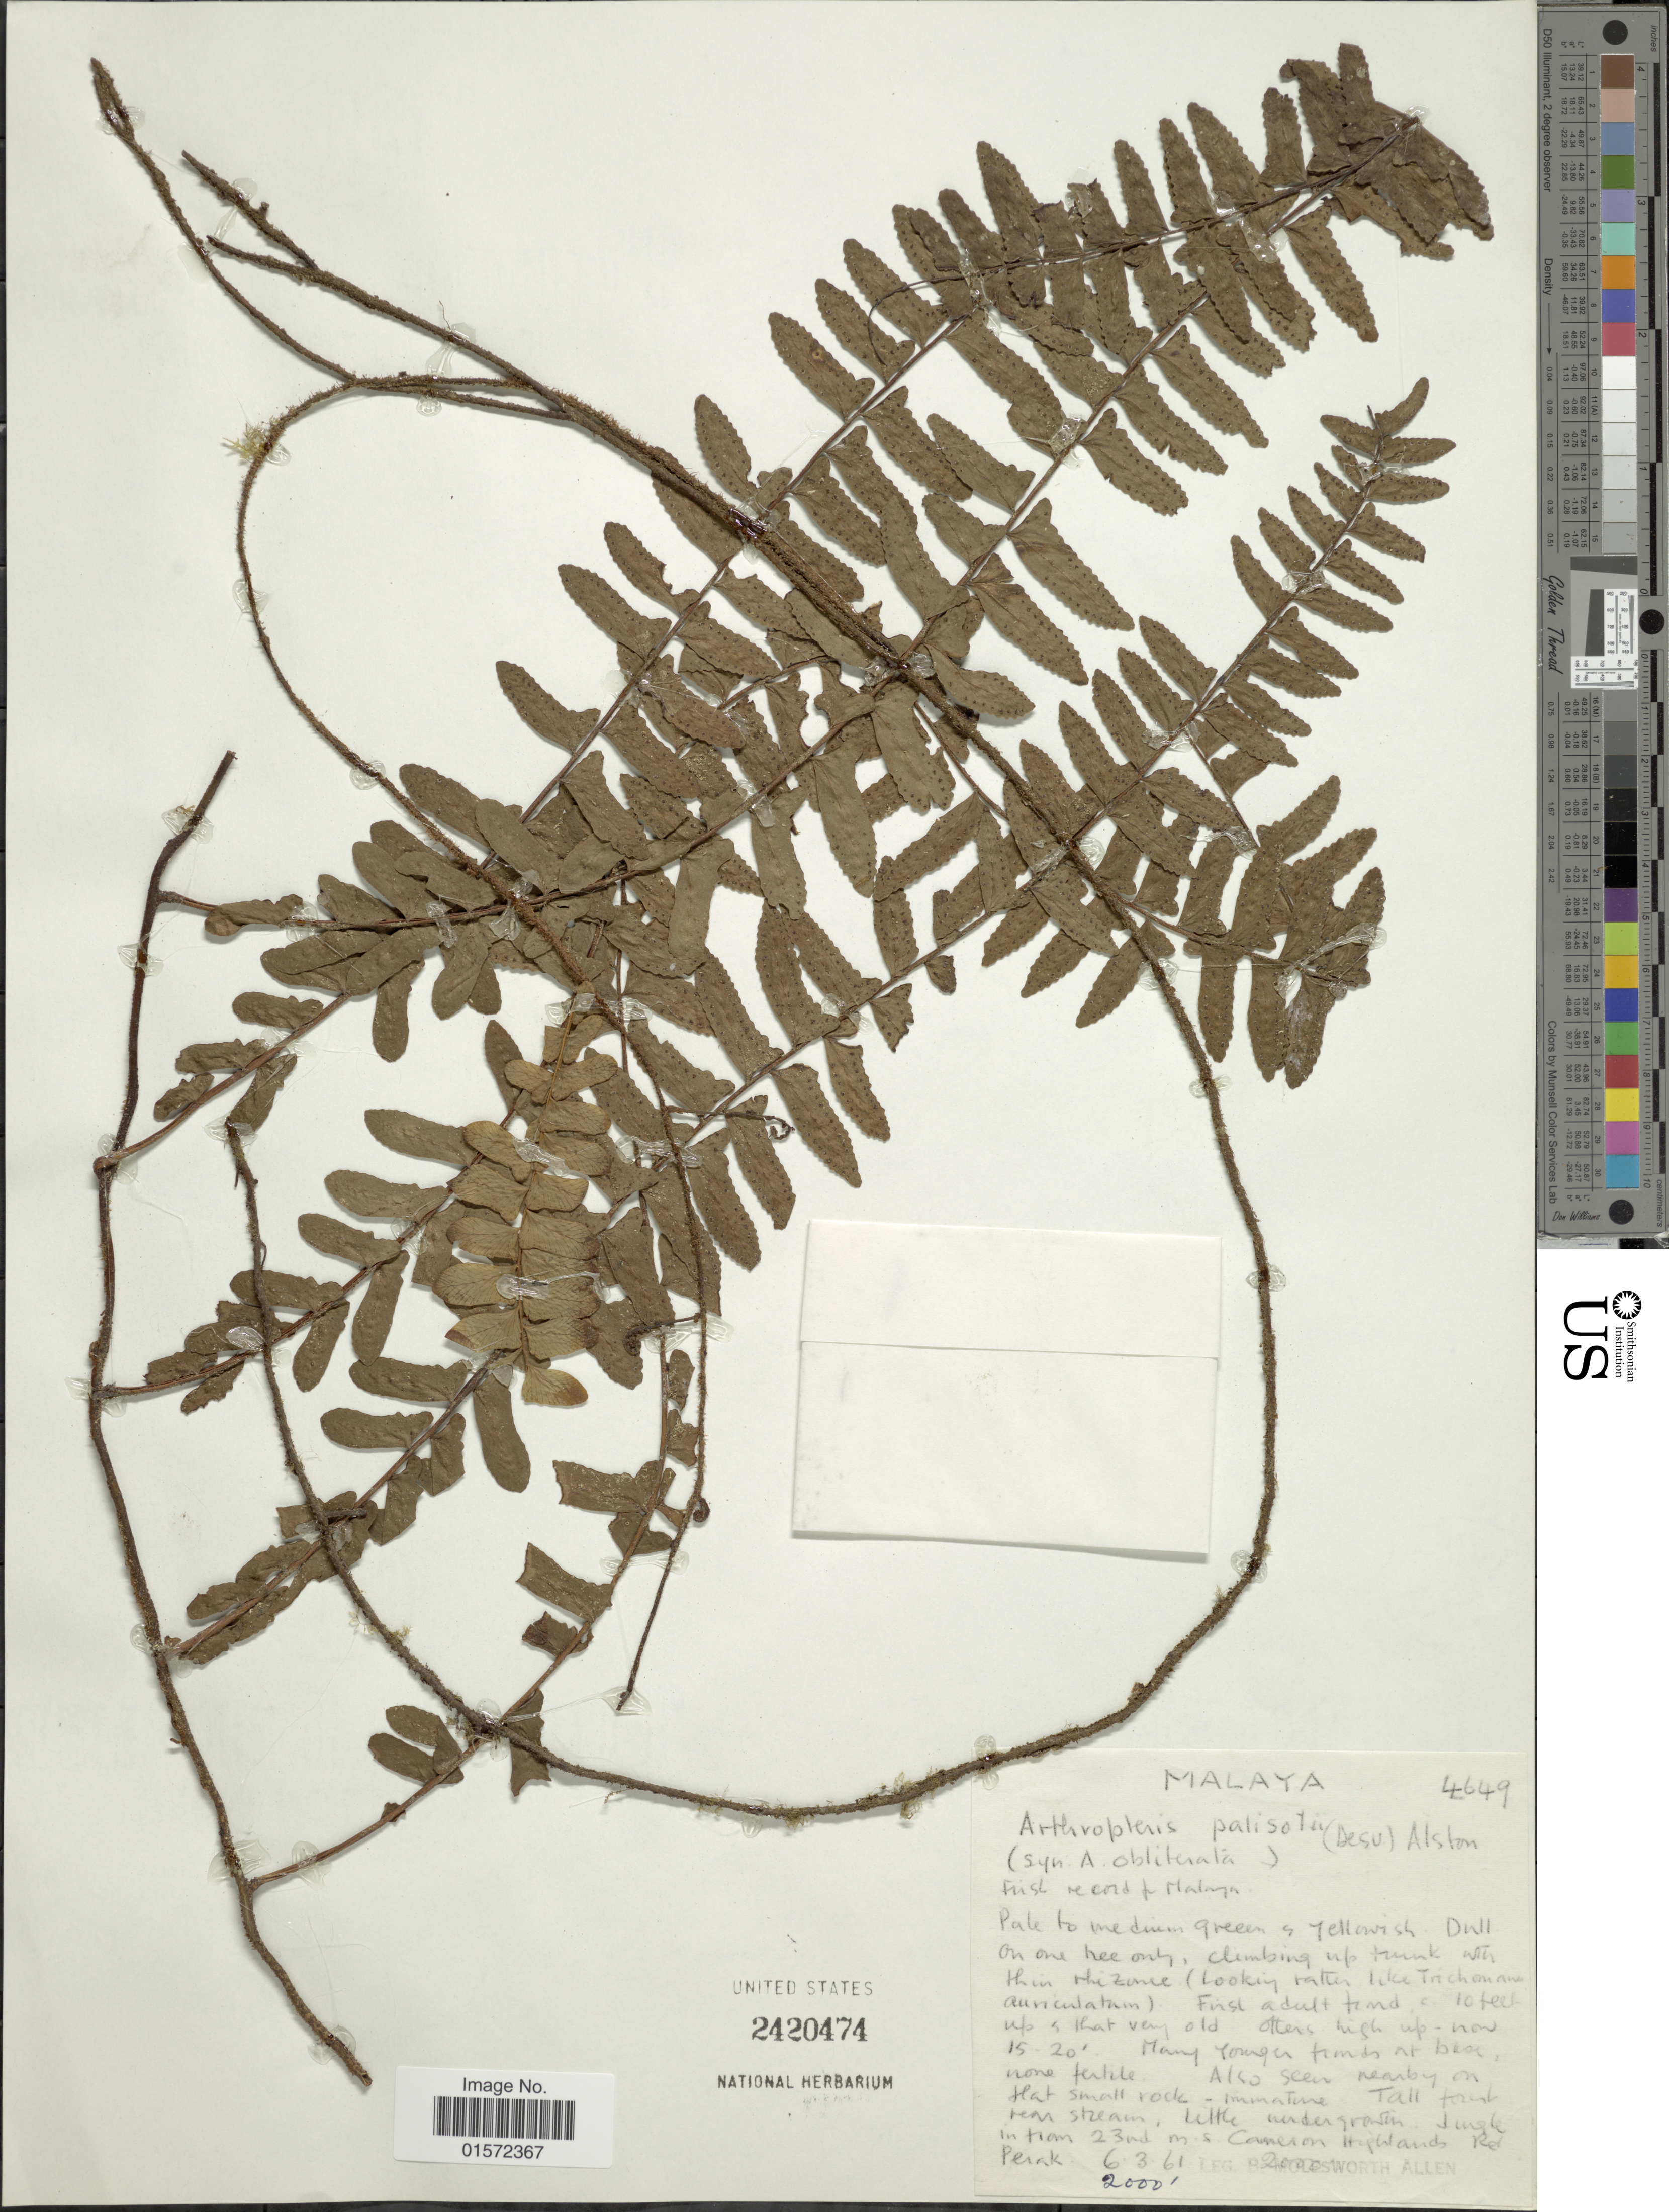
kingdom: Plantae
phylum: Tracheophyta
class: Polypodiopsida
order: Polypodiales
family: Tectariaceae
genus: Arthropteris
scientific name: Arthropteris palisotii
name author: (Desv.) Alston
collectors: B. Allen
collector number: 4649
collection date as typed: Transcribed d/m/y: 6/3/61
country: Malaysia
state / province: Perak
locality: Malaya, 23rd m.s. Cameron Highlands Rd. Perak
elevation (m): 5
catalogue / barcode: US 2420474